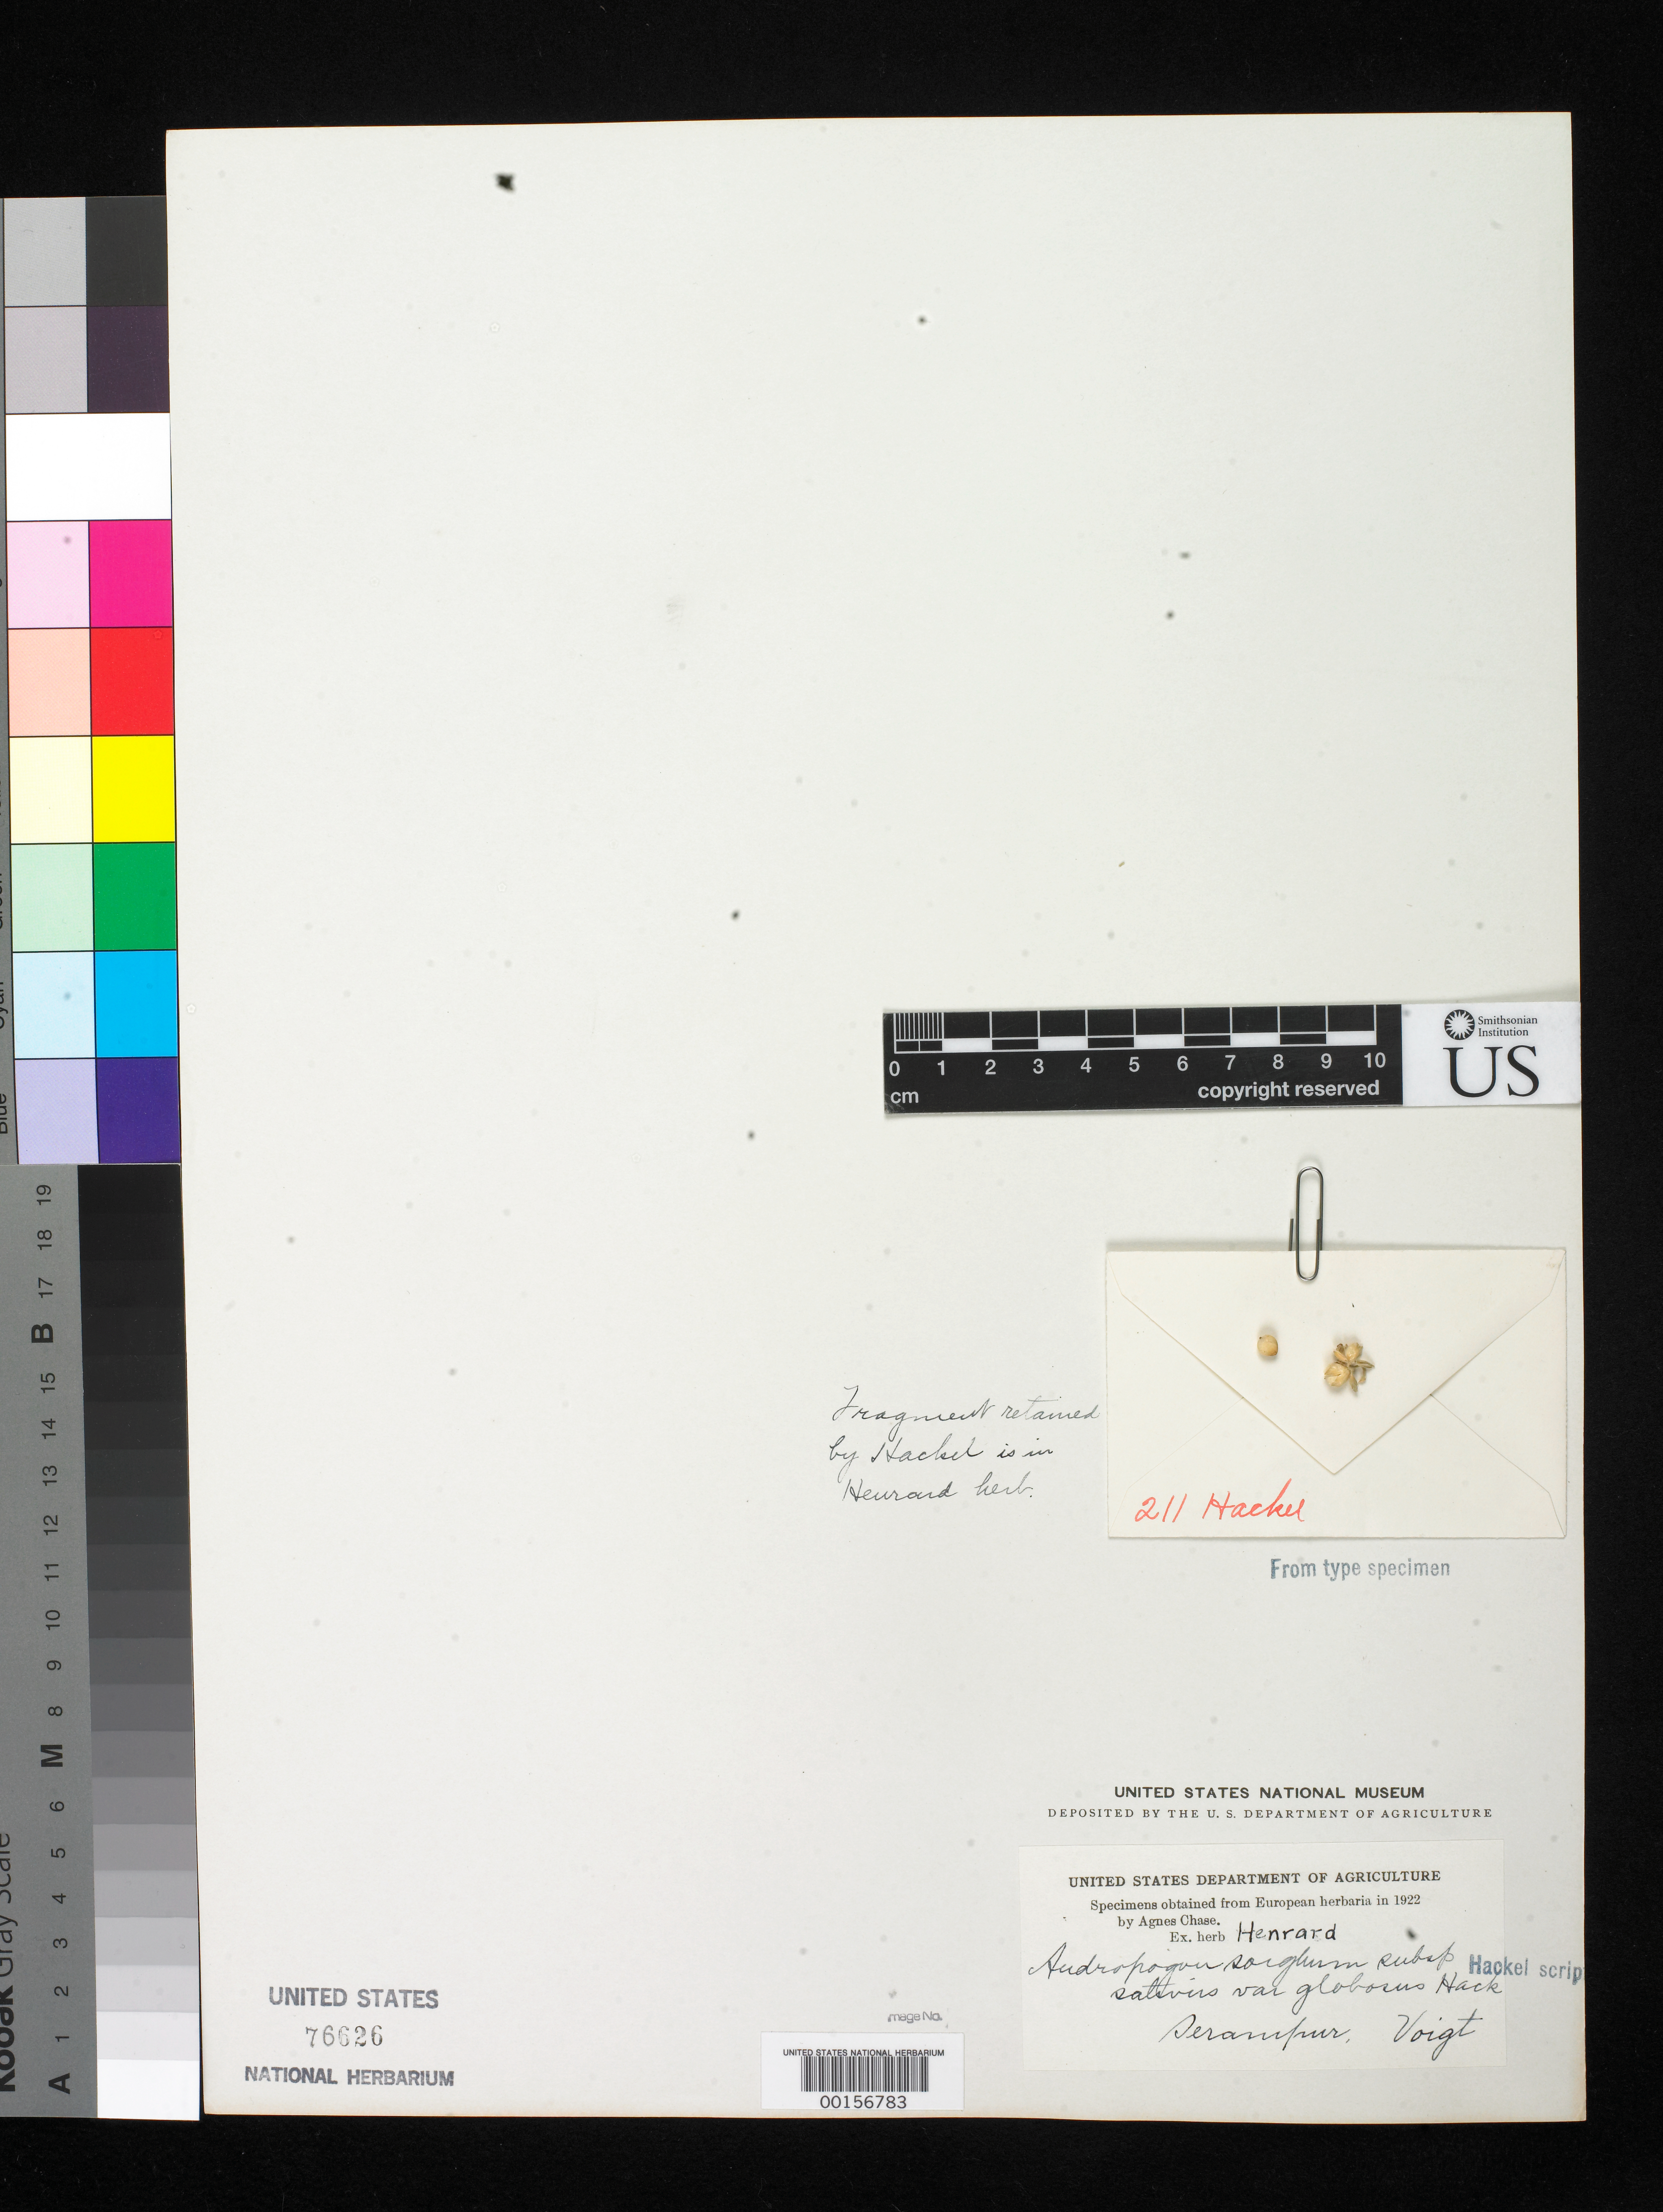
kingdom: Plantae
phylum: Tracheophyta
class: Liliopsida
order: Poales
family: Poaceae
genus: Andropogon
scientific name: Andropogon sorghum subsp. sativus var. globosus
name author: Hack. in A. DC.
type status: Type Fragment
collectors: J. O. Voigt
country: India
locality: Prope Serampur.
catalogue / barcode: US 76626